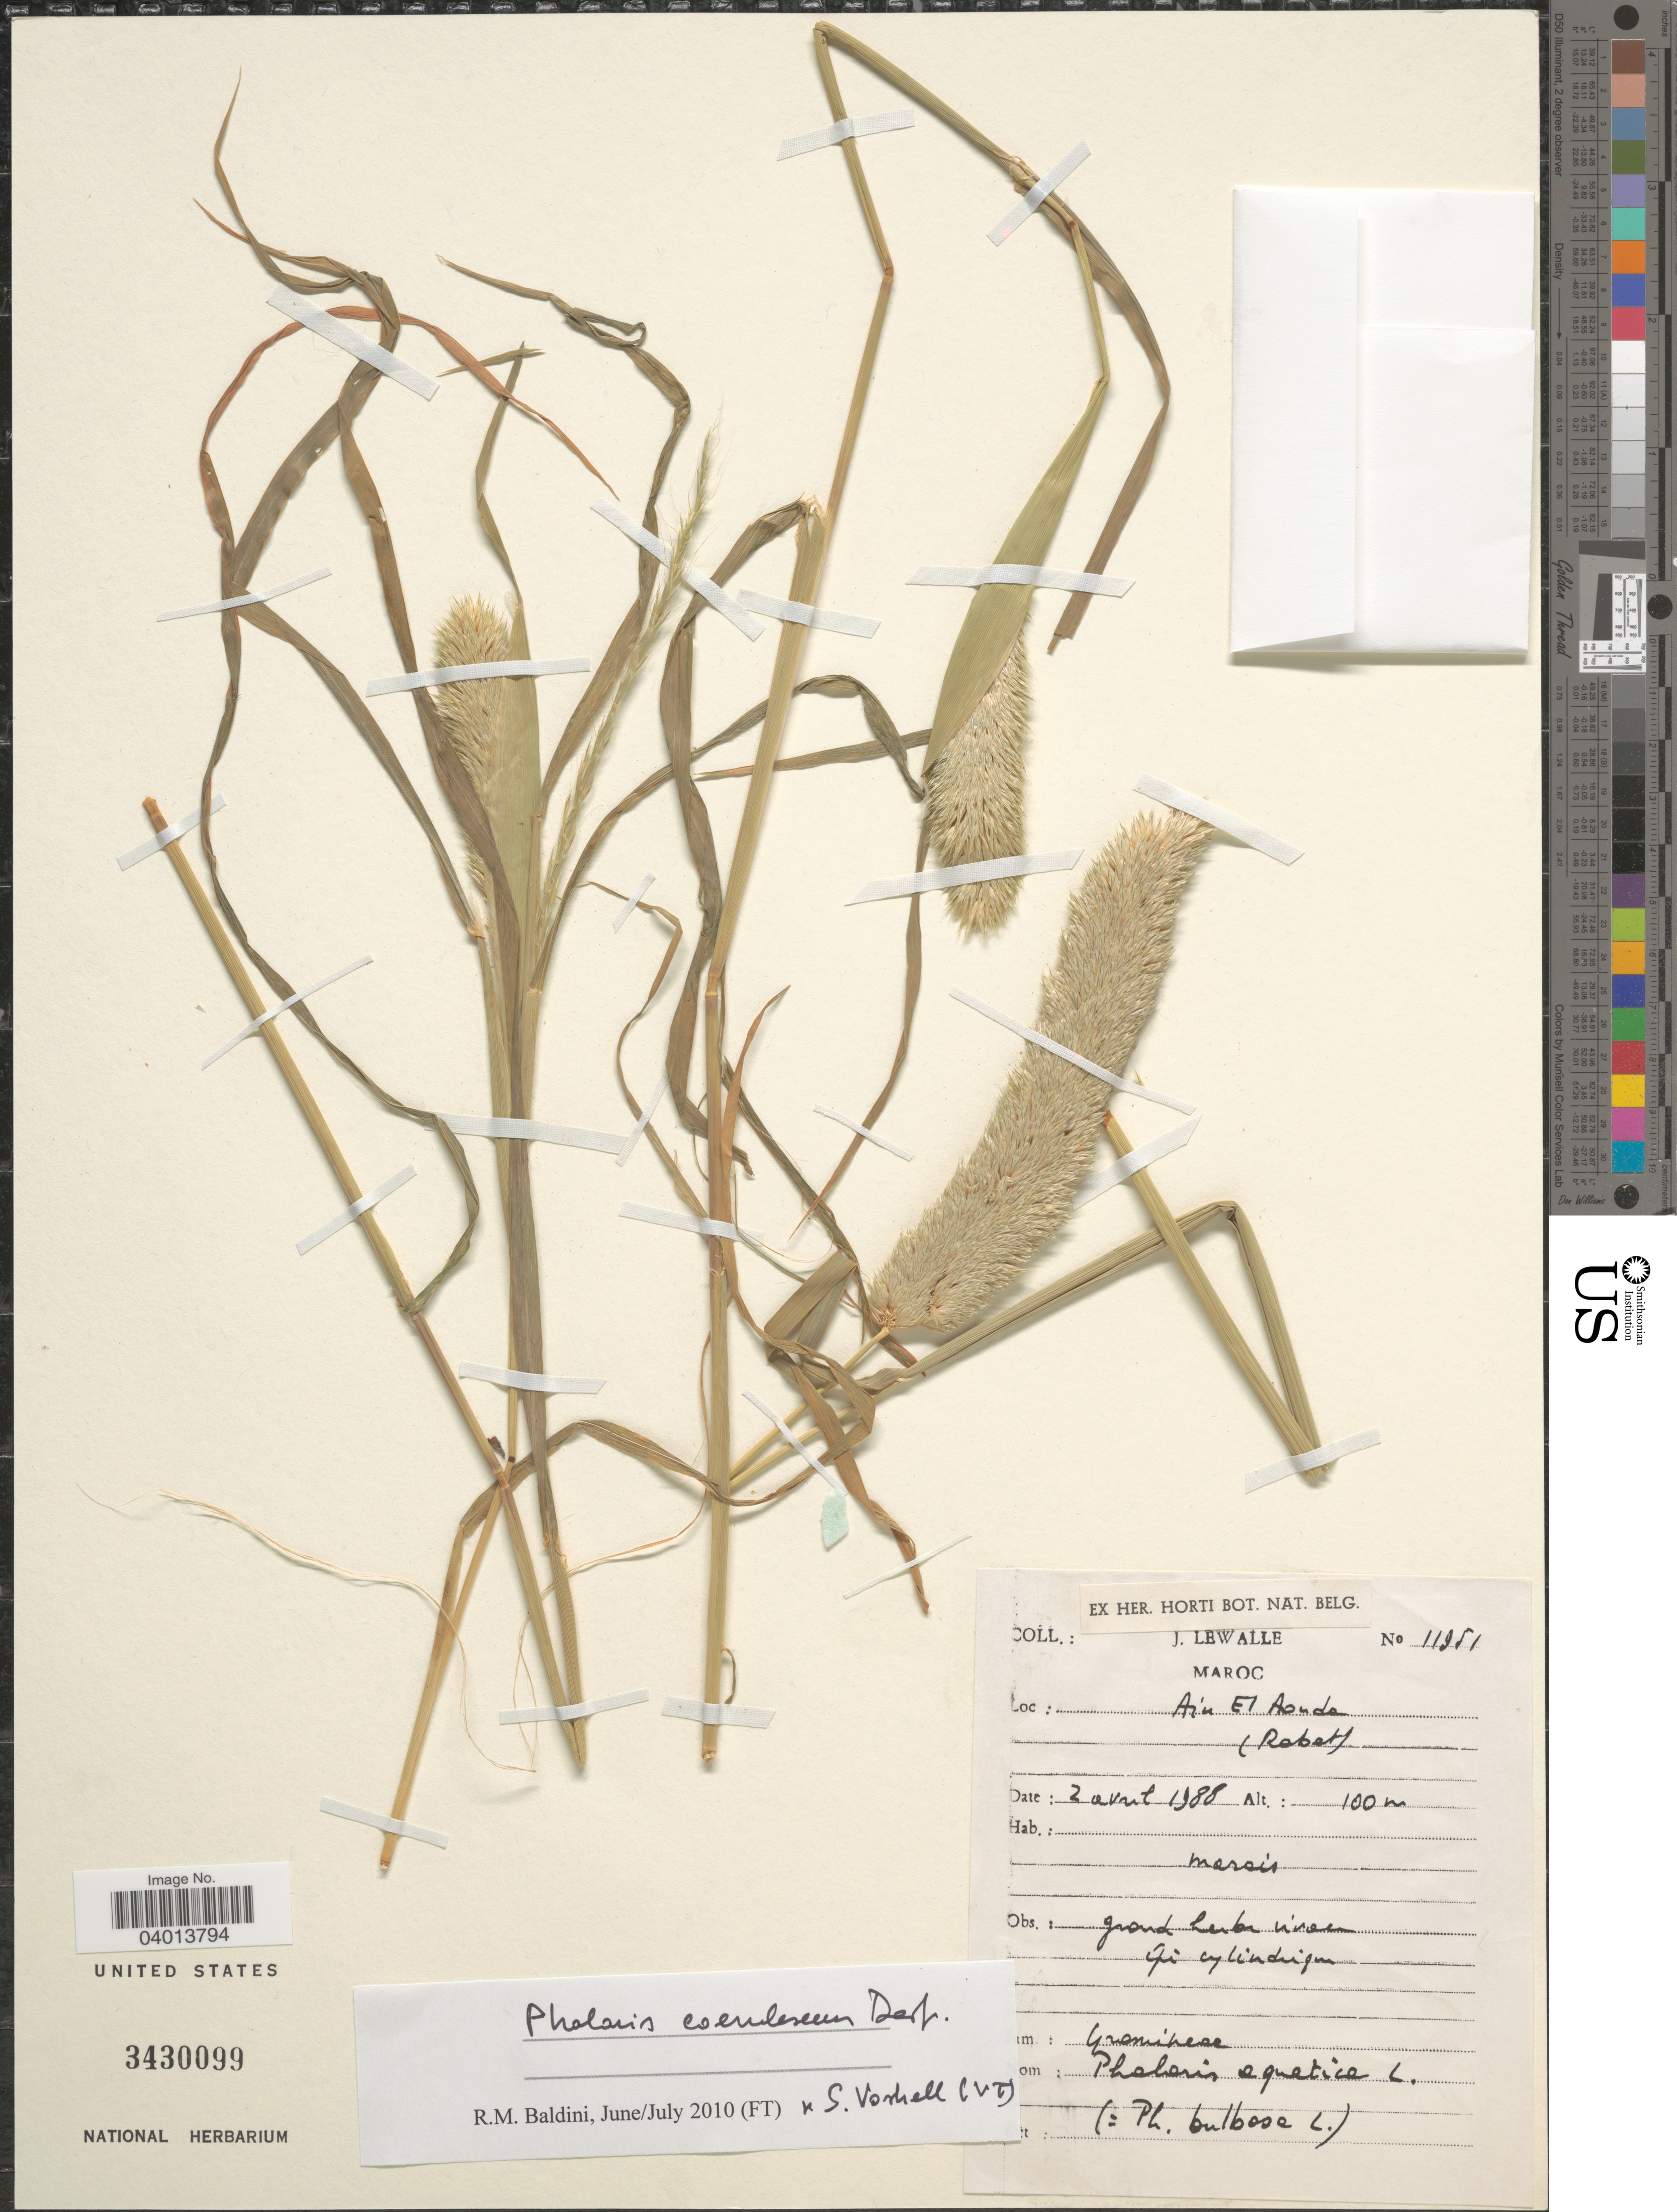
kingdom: Plantae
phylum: Tracheophyta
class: Liliopsida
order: Poales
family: Poaceae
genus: Phalaris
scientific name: Phalaris coerulescens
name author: Desf.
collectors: J. Lewalle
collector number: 11951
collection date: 1988-04-02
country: Morocco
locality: Ain El Aonda (Rabat).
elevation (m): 100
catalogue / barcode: US 3430099